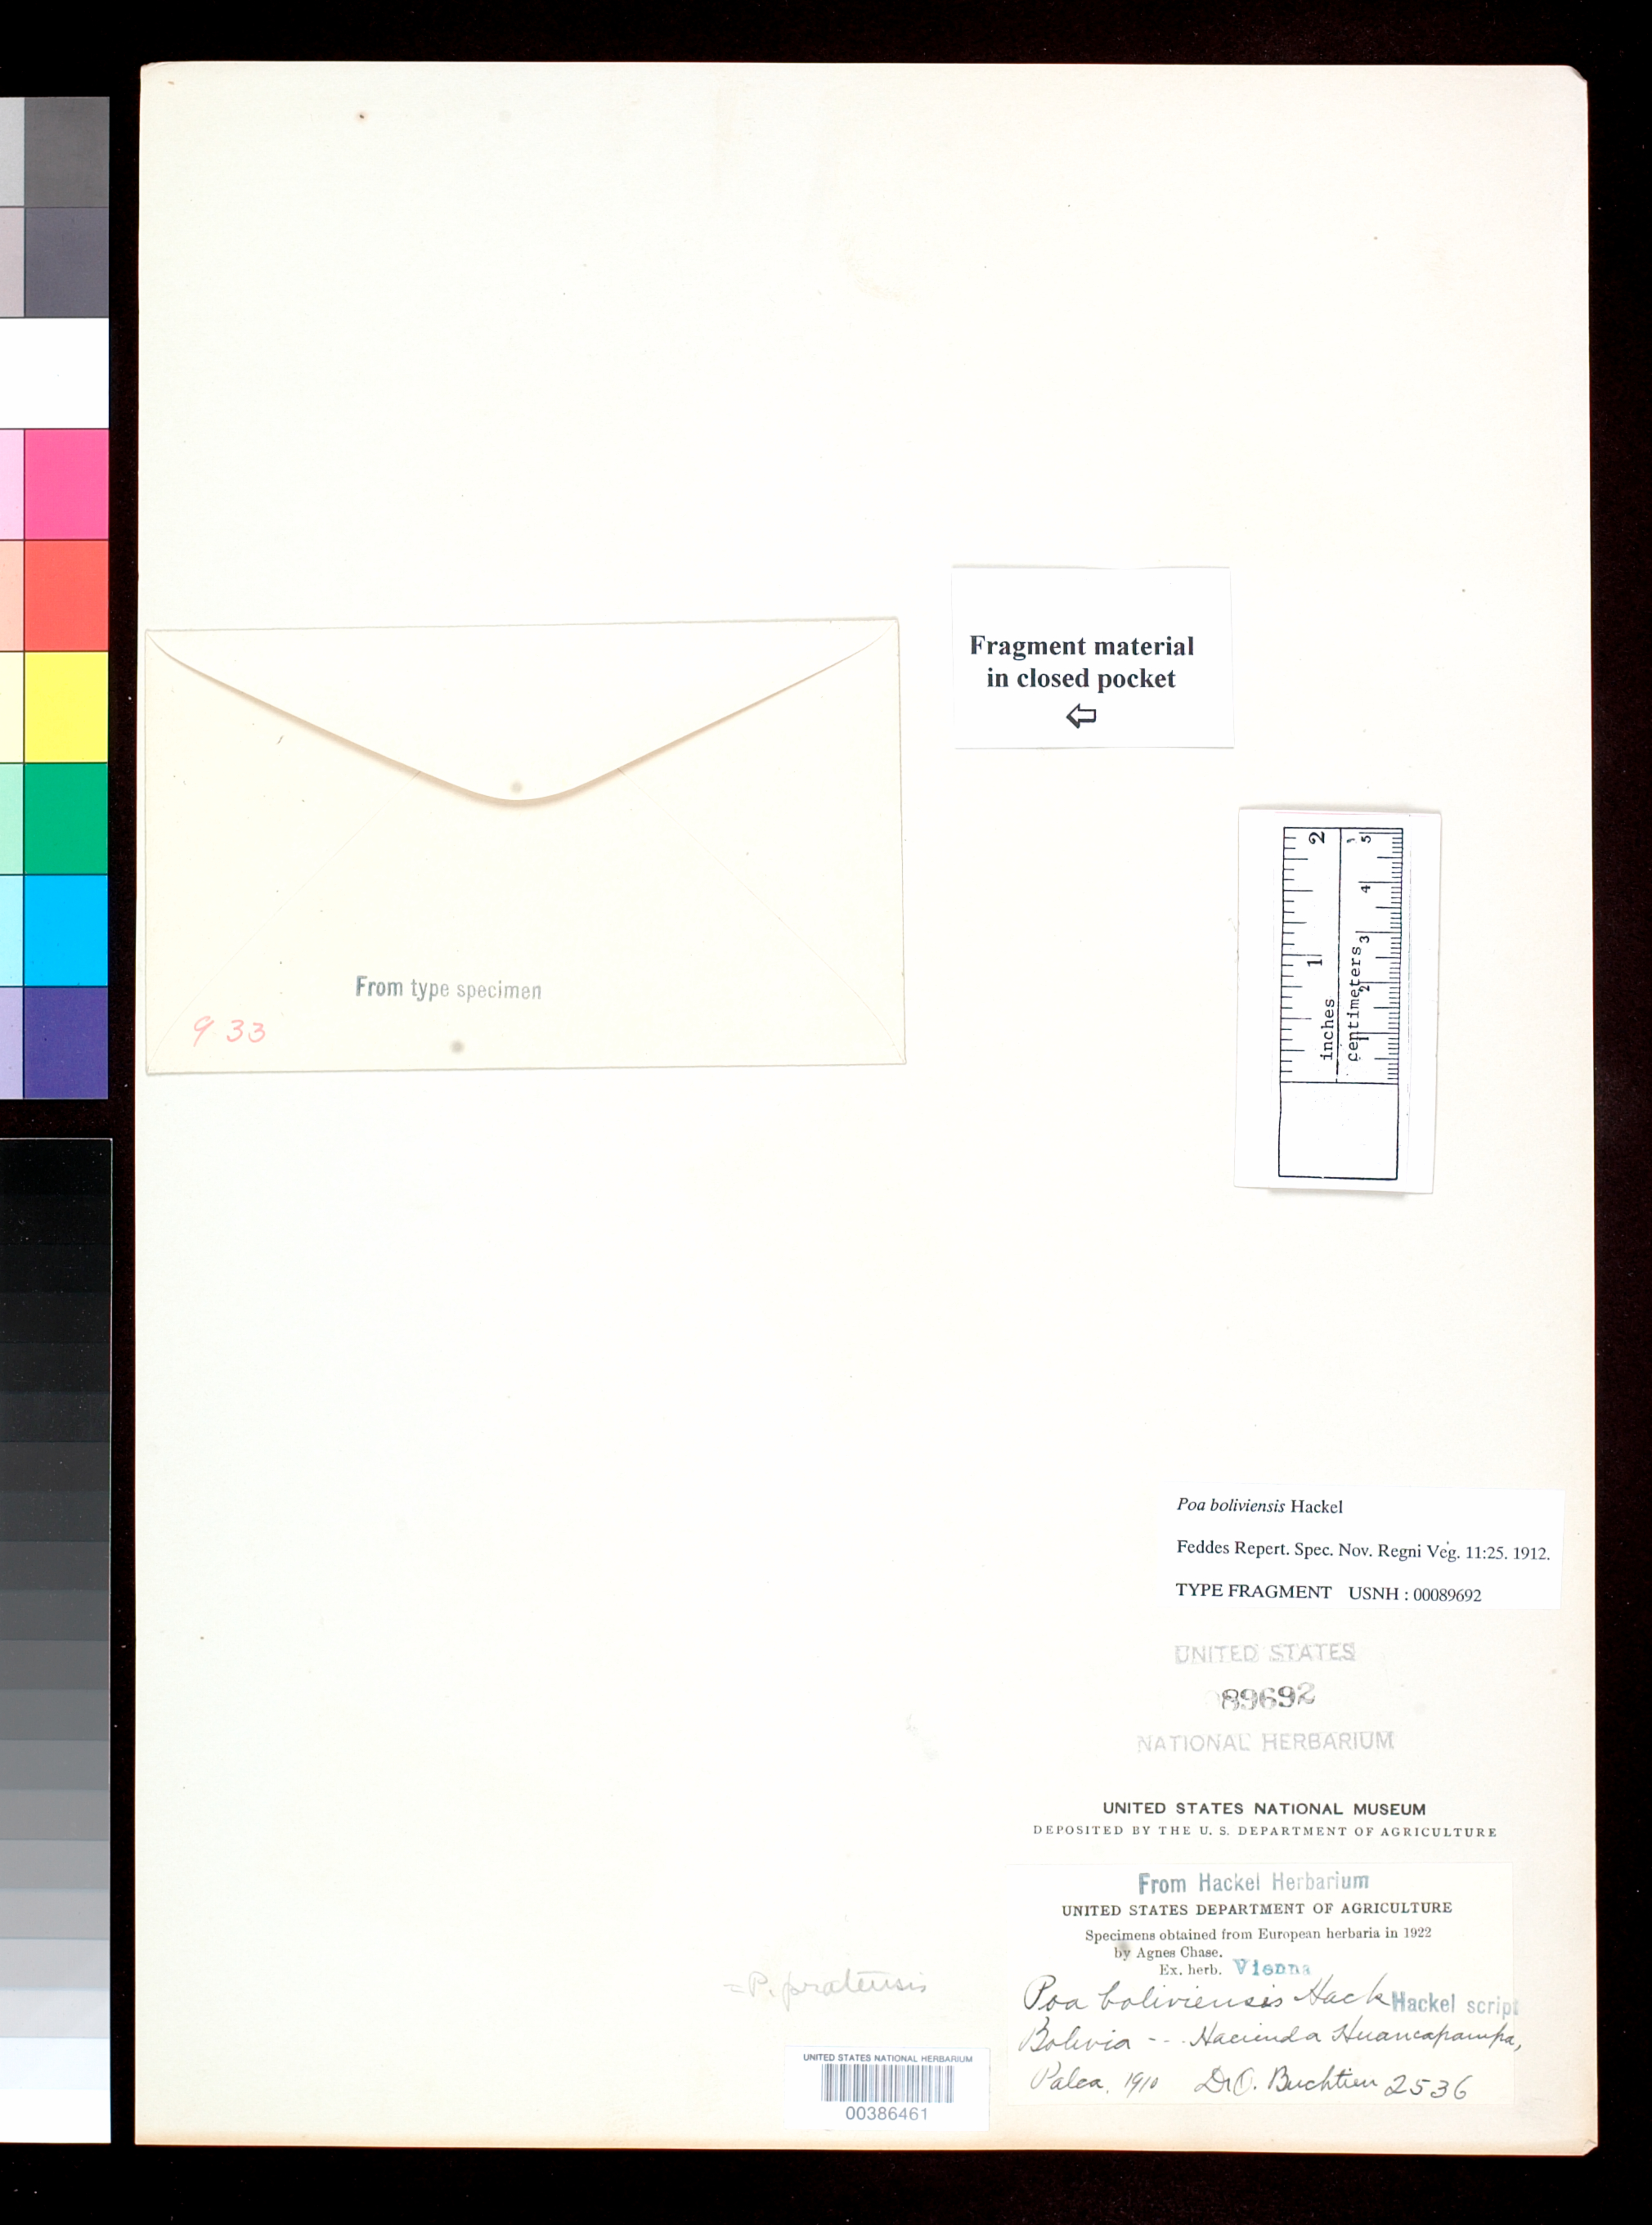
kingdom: Plantae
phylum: Tracheophyta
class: Liliopsida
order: Poales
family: Poaceae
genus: Poa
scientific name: Poa boliviensis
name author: Hack.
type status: Type Fragment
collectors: O. Buchtien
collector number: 2536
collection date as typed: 1910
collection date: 1910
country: Bolivia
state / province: La Paz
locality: Hacienda Huanca Pampa, Palca.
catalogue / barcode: US 89692